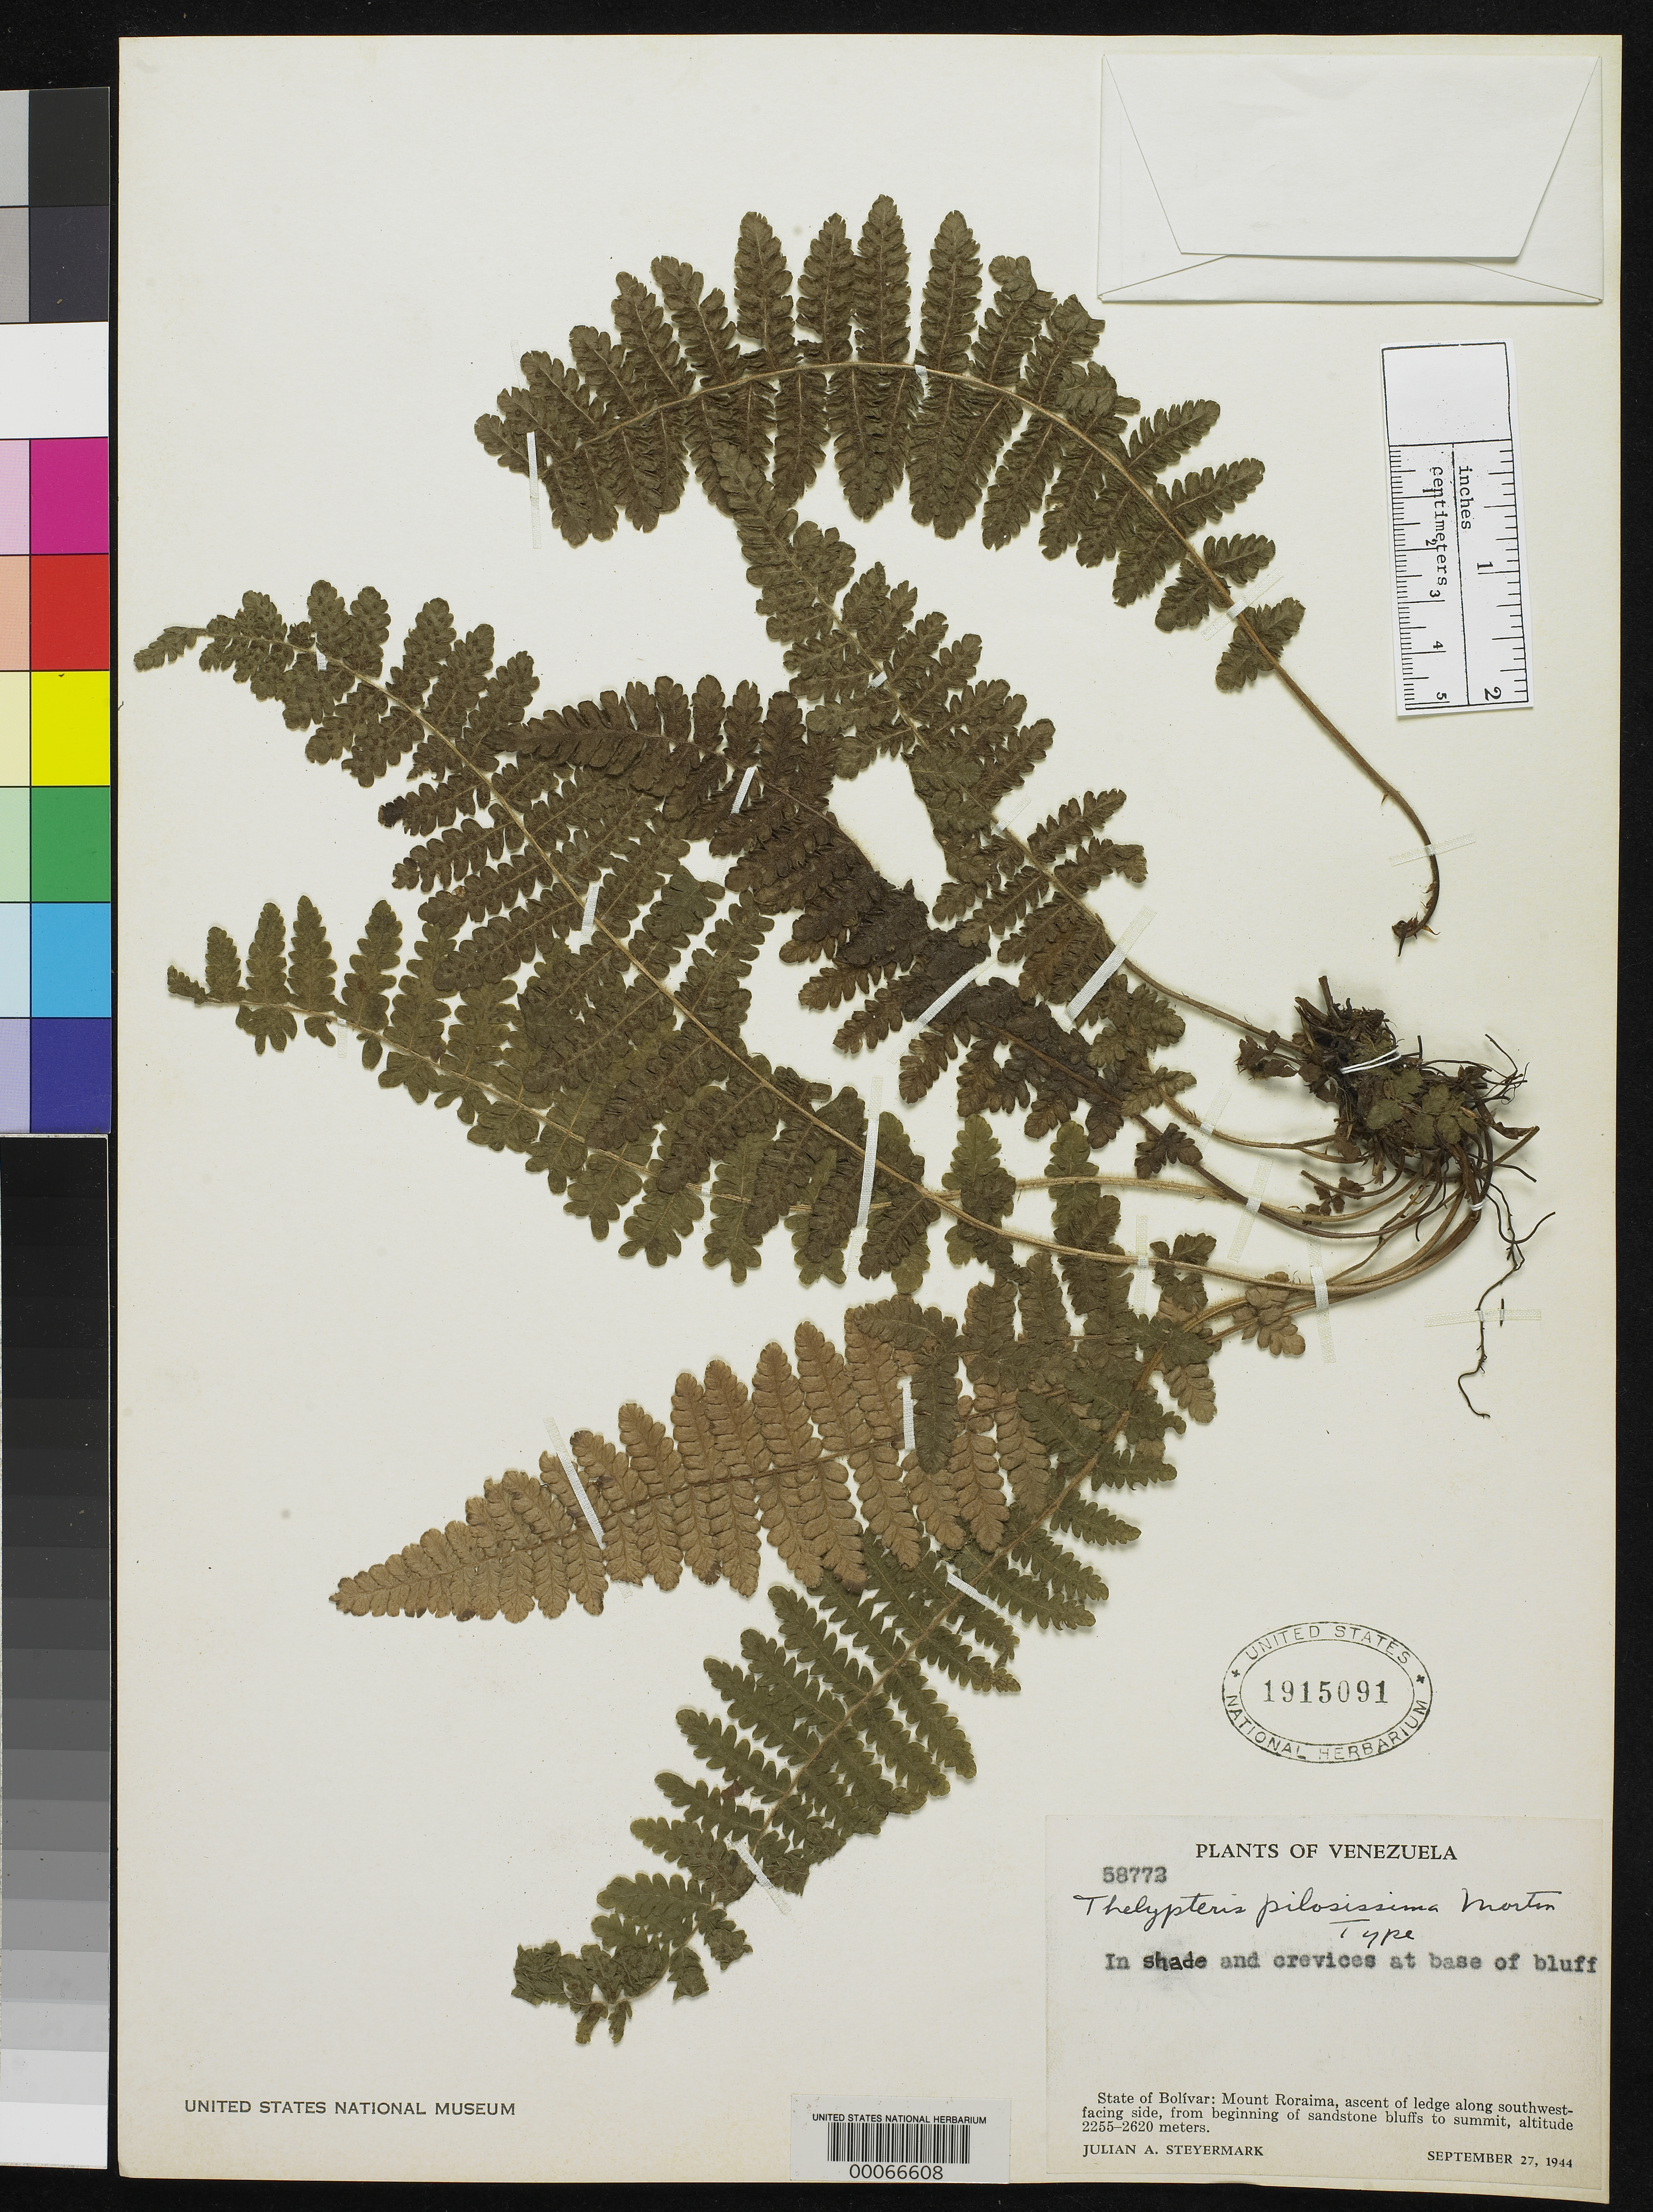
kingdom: Plantae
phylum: Tracheophyta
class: Polypodiopsida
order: Polypodiales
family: Thelypteridaceae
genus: Thelypteris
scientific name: Thelypteris pilosissima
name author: C.V. Morton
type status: Holotype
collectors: J. Steyermark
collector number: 58772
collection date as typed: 27 Sep 1944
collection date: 1944-09-27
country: Venezuela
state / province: Bolivar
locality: Mount Roraima, ascent of ledge along S facing side.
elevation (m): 2250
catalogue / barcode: US 1915091